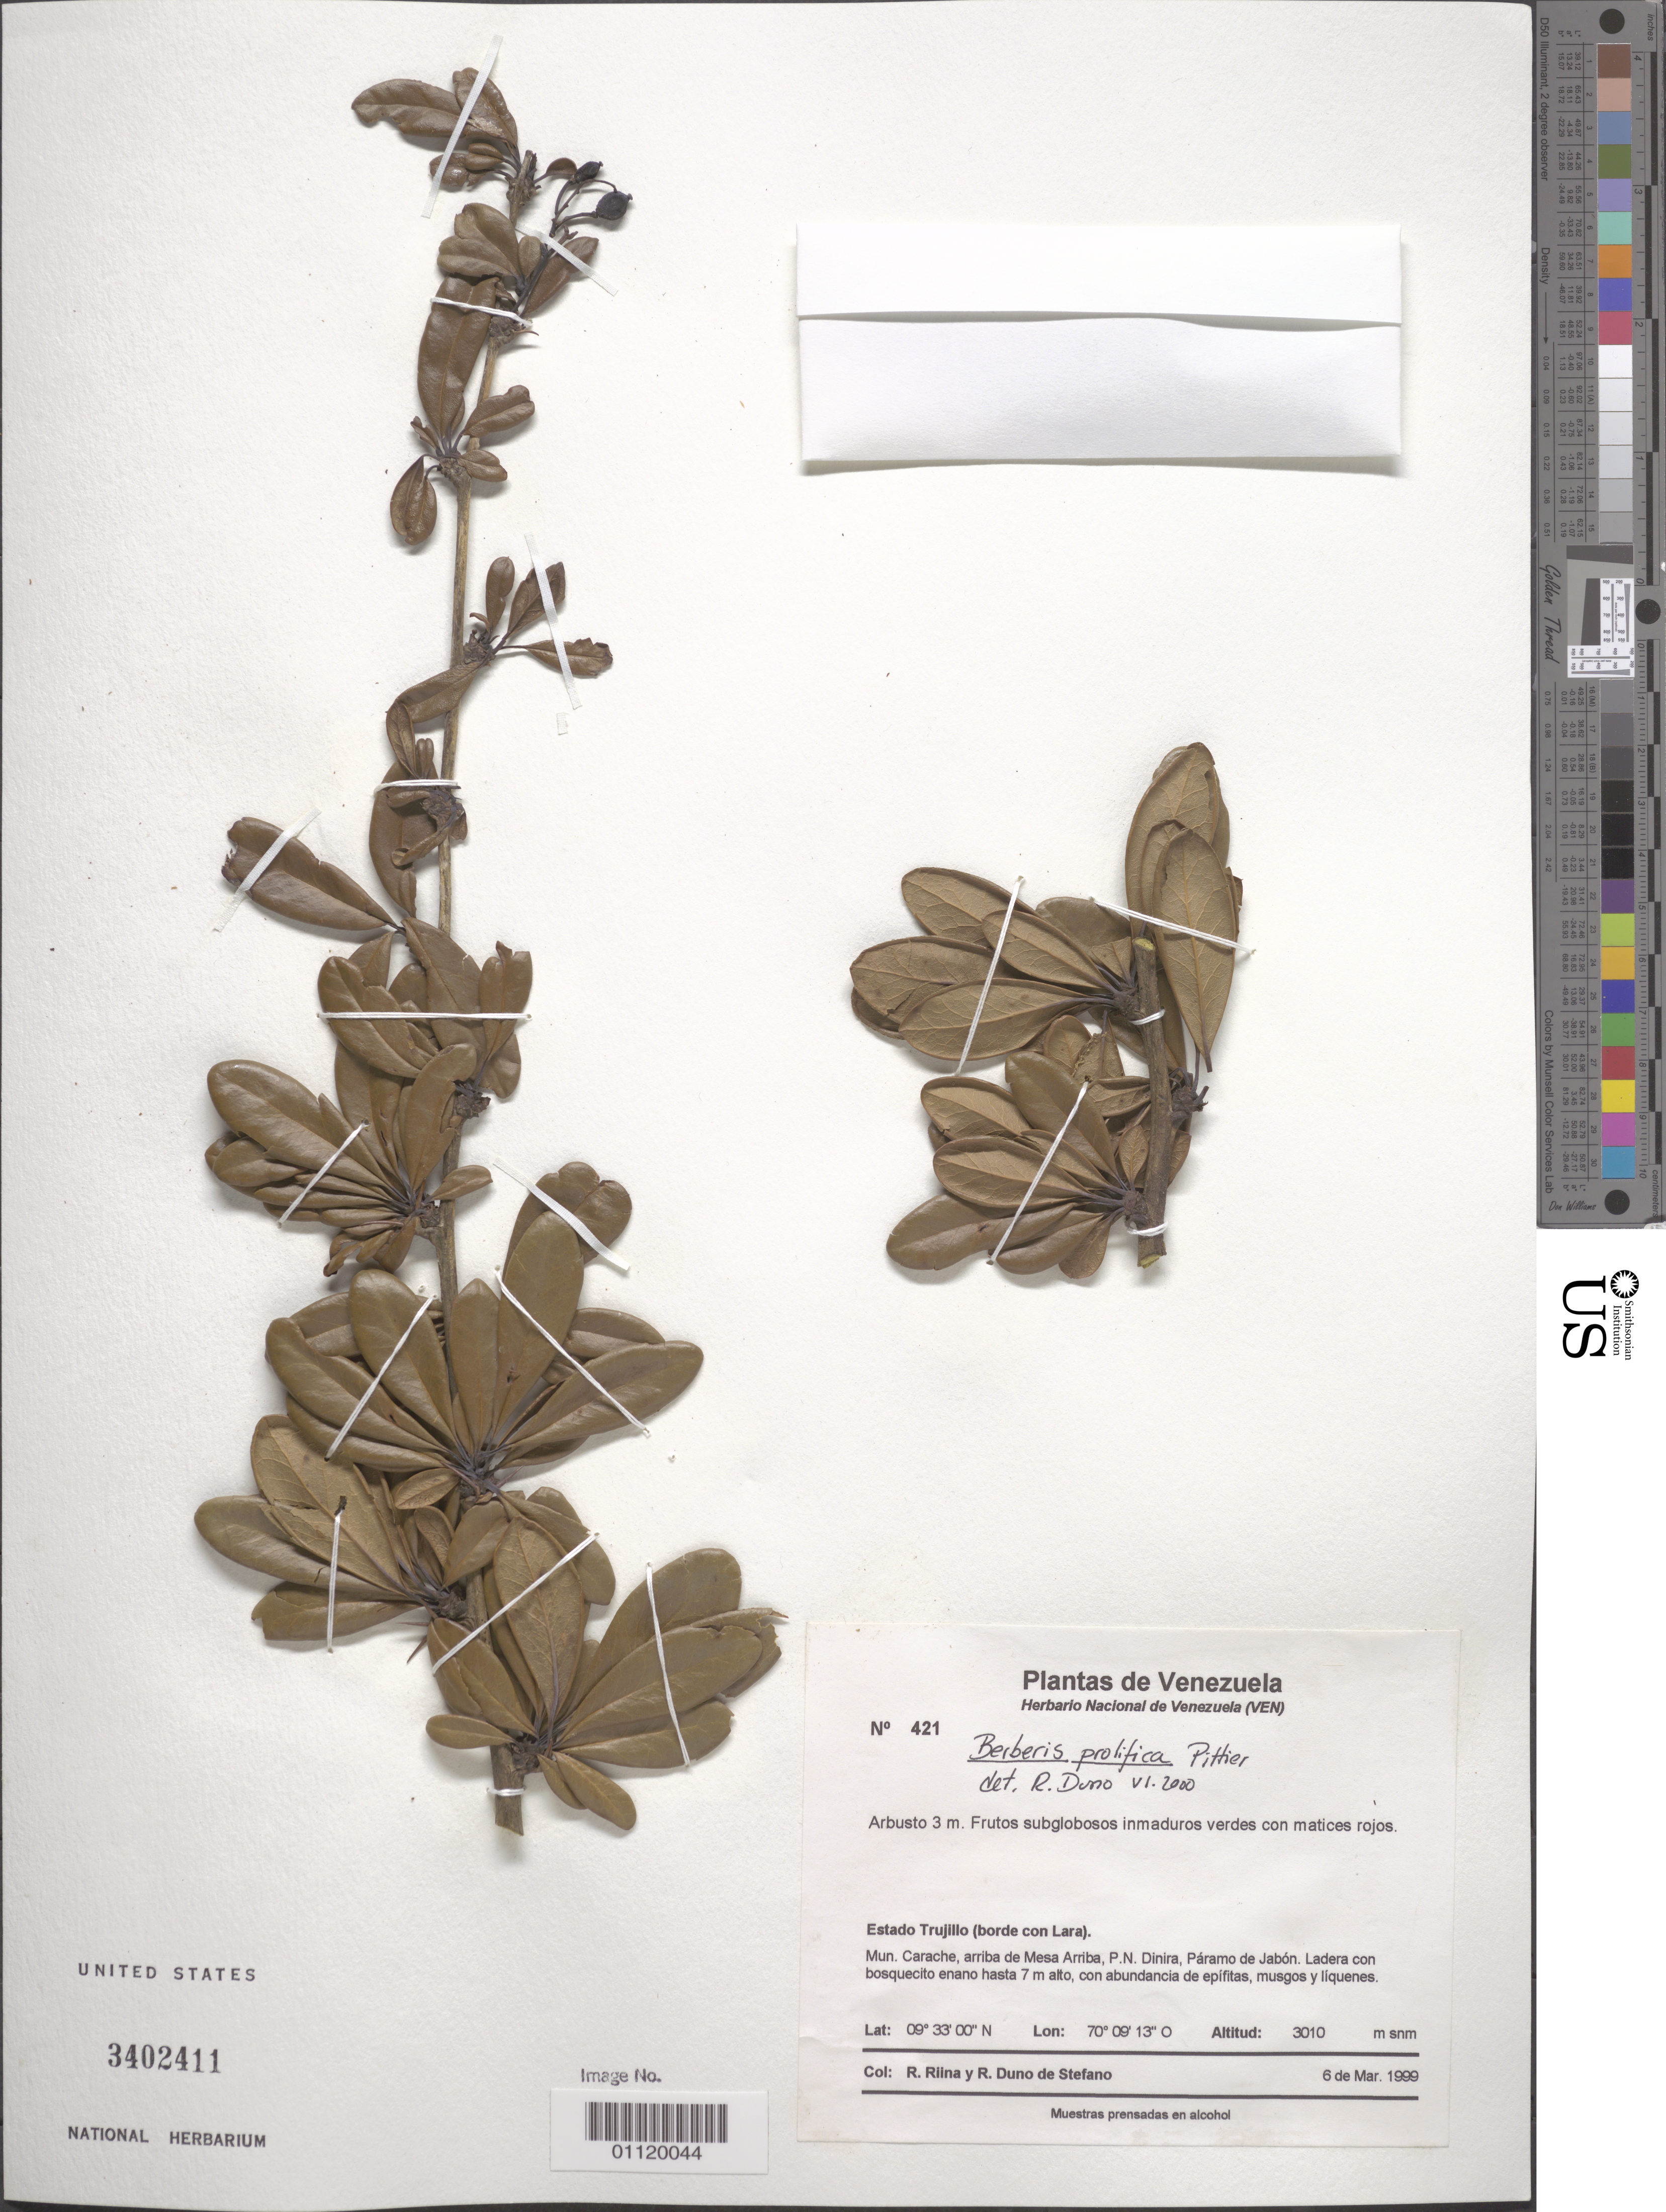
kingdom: Plantae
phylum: Tracheophyta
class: Magnoliopsida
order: Ranunculales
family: Berberidaceae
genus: Berberis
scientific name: Berberis prolifica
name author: Pittier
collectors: R. Riina & R. Duno de Stefano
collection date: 1999-03-06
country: Venezuela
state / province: Trujillo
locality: At the borders of Trujillo and Lara. Municipality of Carache, above Mesa Arriba, Dinira National Park, Jabon Paramo.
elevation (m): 3010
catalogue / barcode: US 3402411